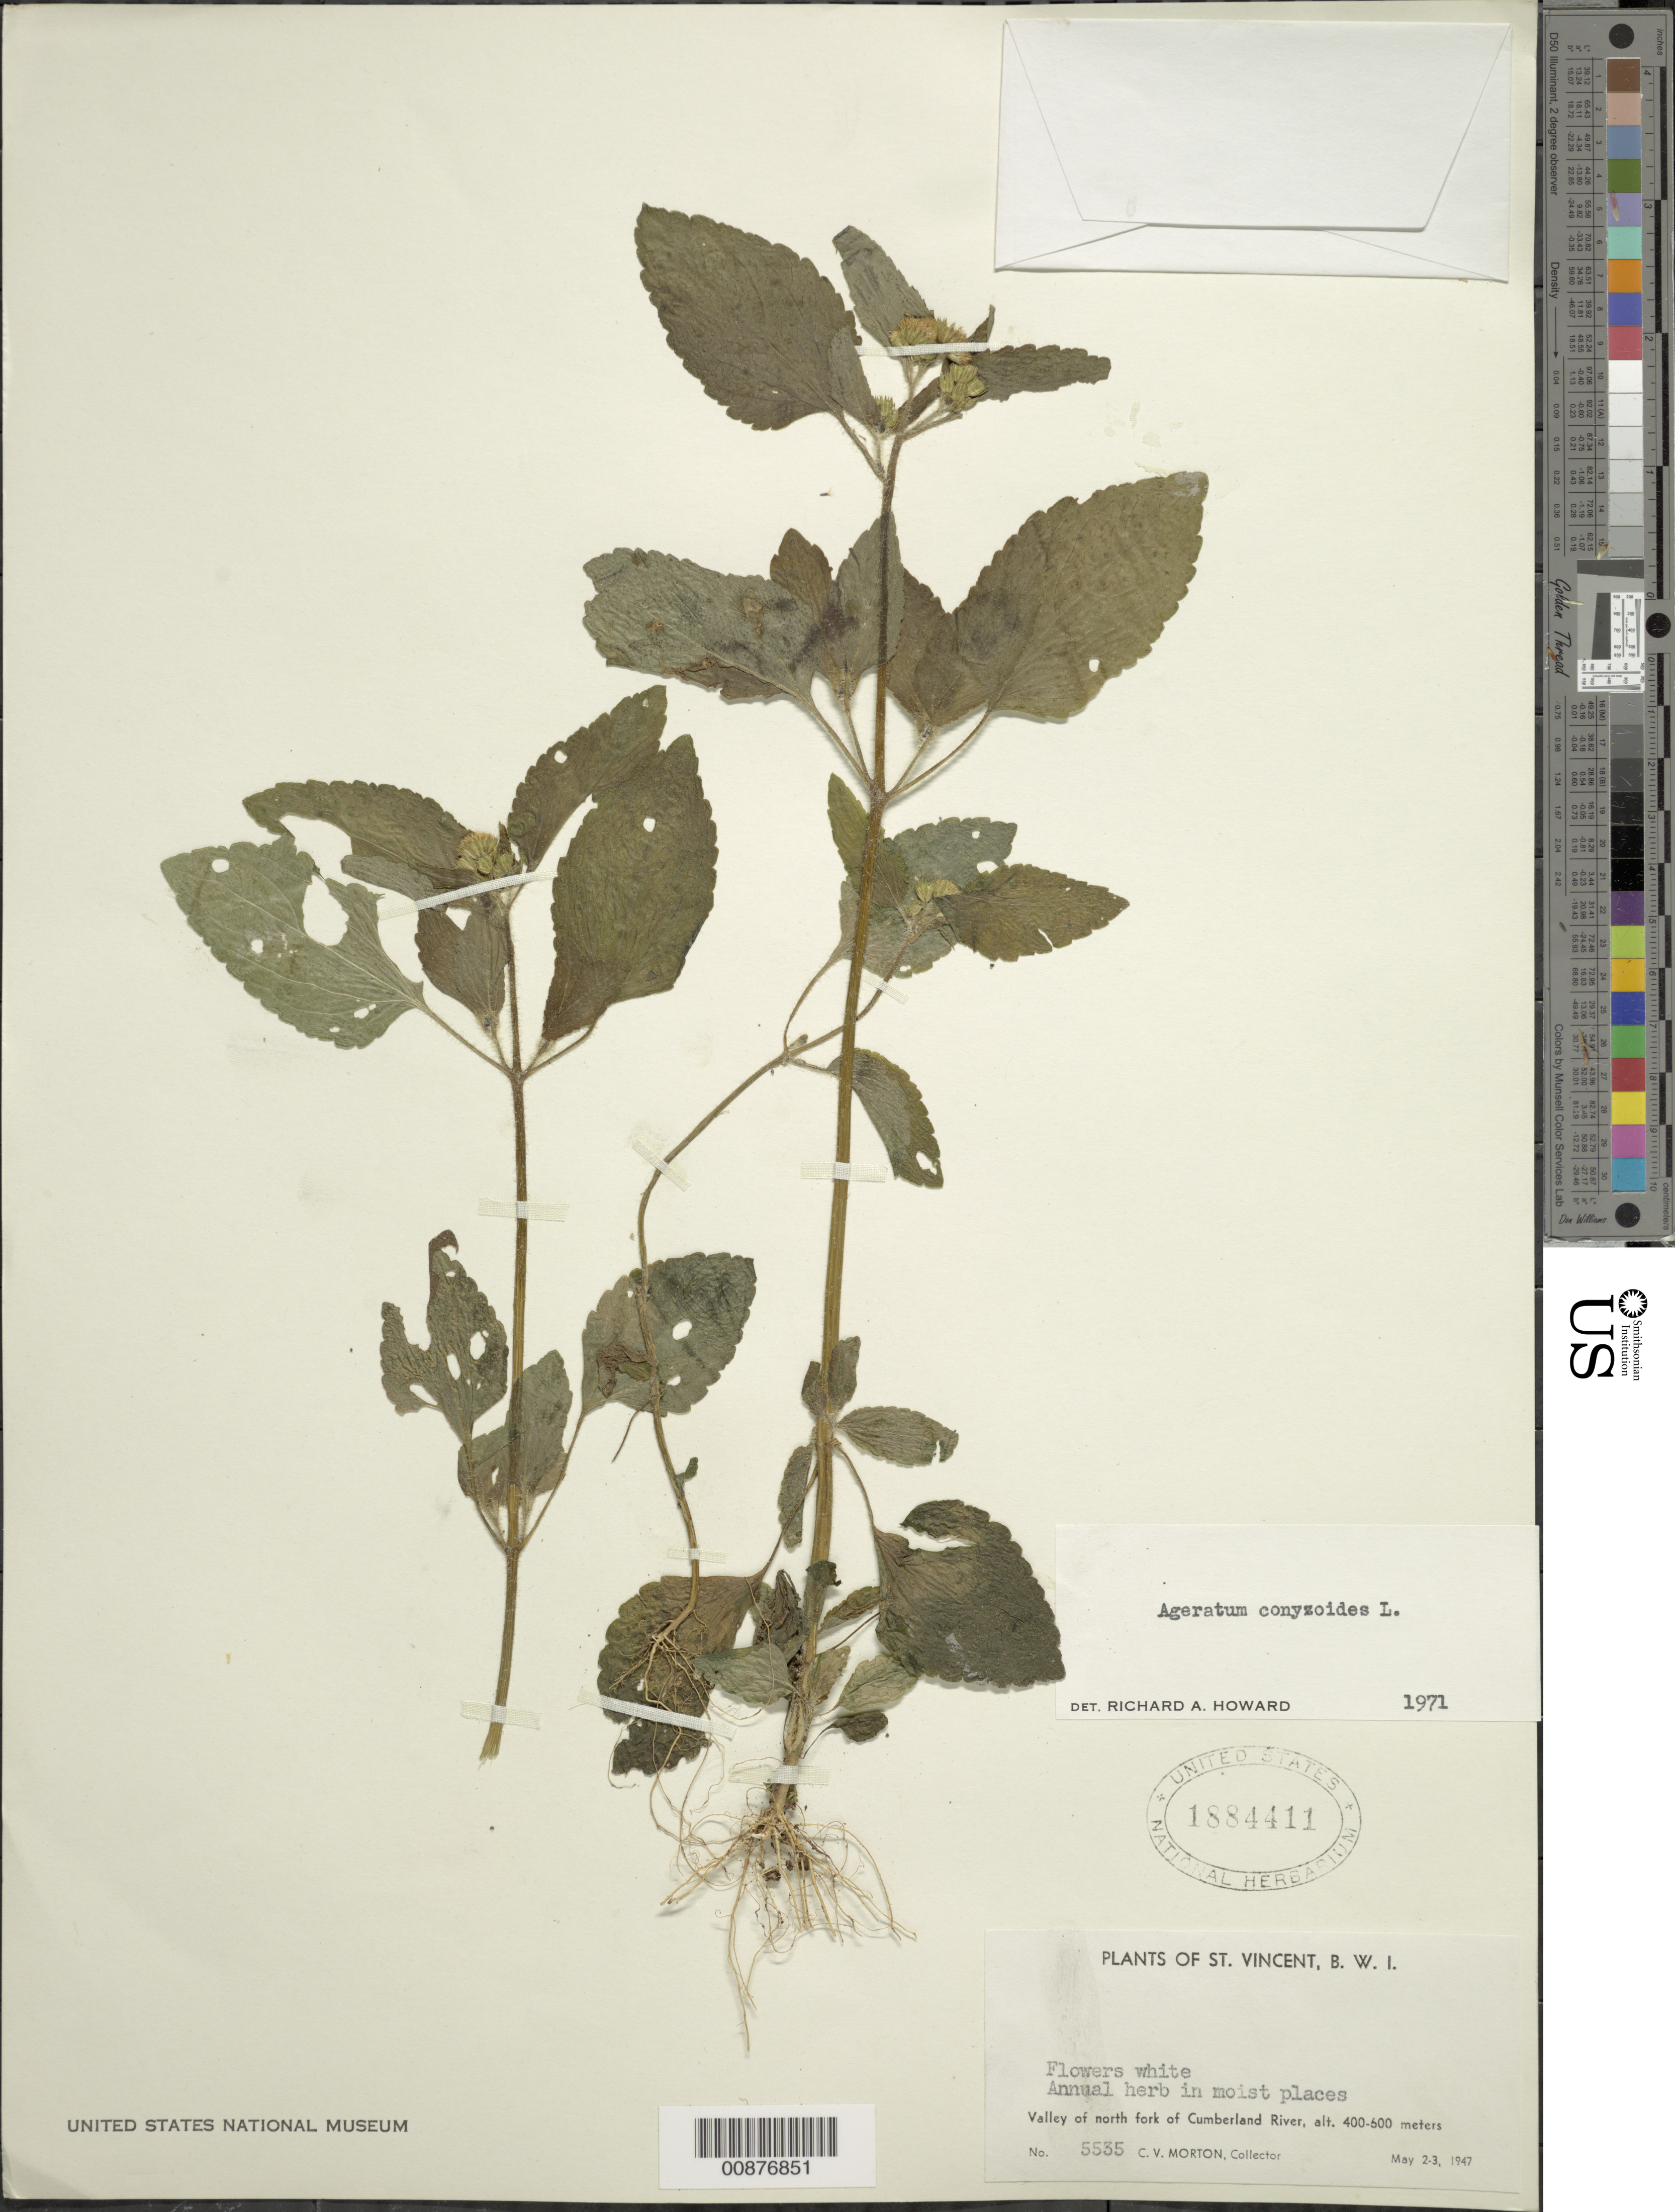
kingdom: Plantae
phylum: Tracheophyta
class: Magnoliopsida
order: Asterales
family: Asteraceae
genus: Ageratum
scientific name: Ageratum conyzoides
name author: L.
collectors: C. V. Morton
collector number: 5535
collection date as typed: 02 May 1947 to 03 May 1947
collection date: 1947-05-02/1947-05-03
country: St. Vincent - Grenadines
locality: Valley of north fork of Cumberland River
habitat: In moist places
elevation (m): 400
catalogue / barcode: US 1884411